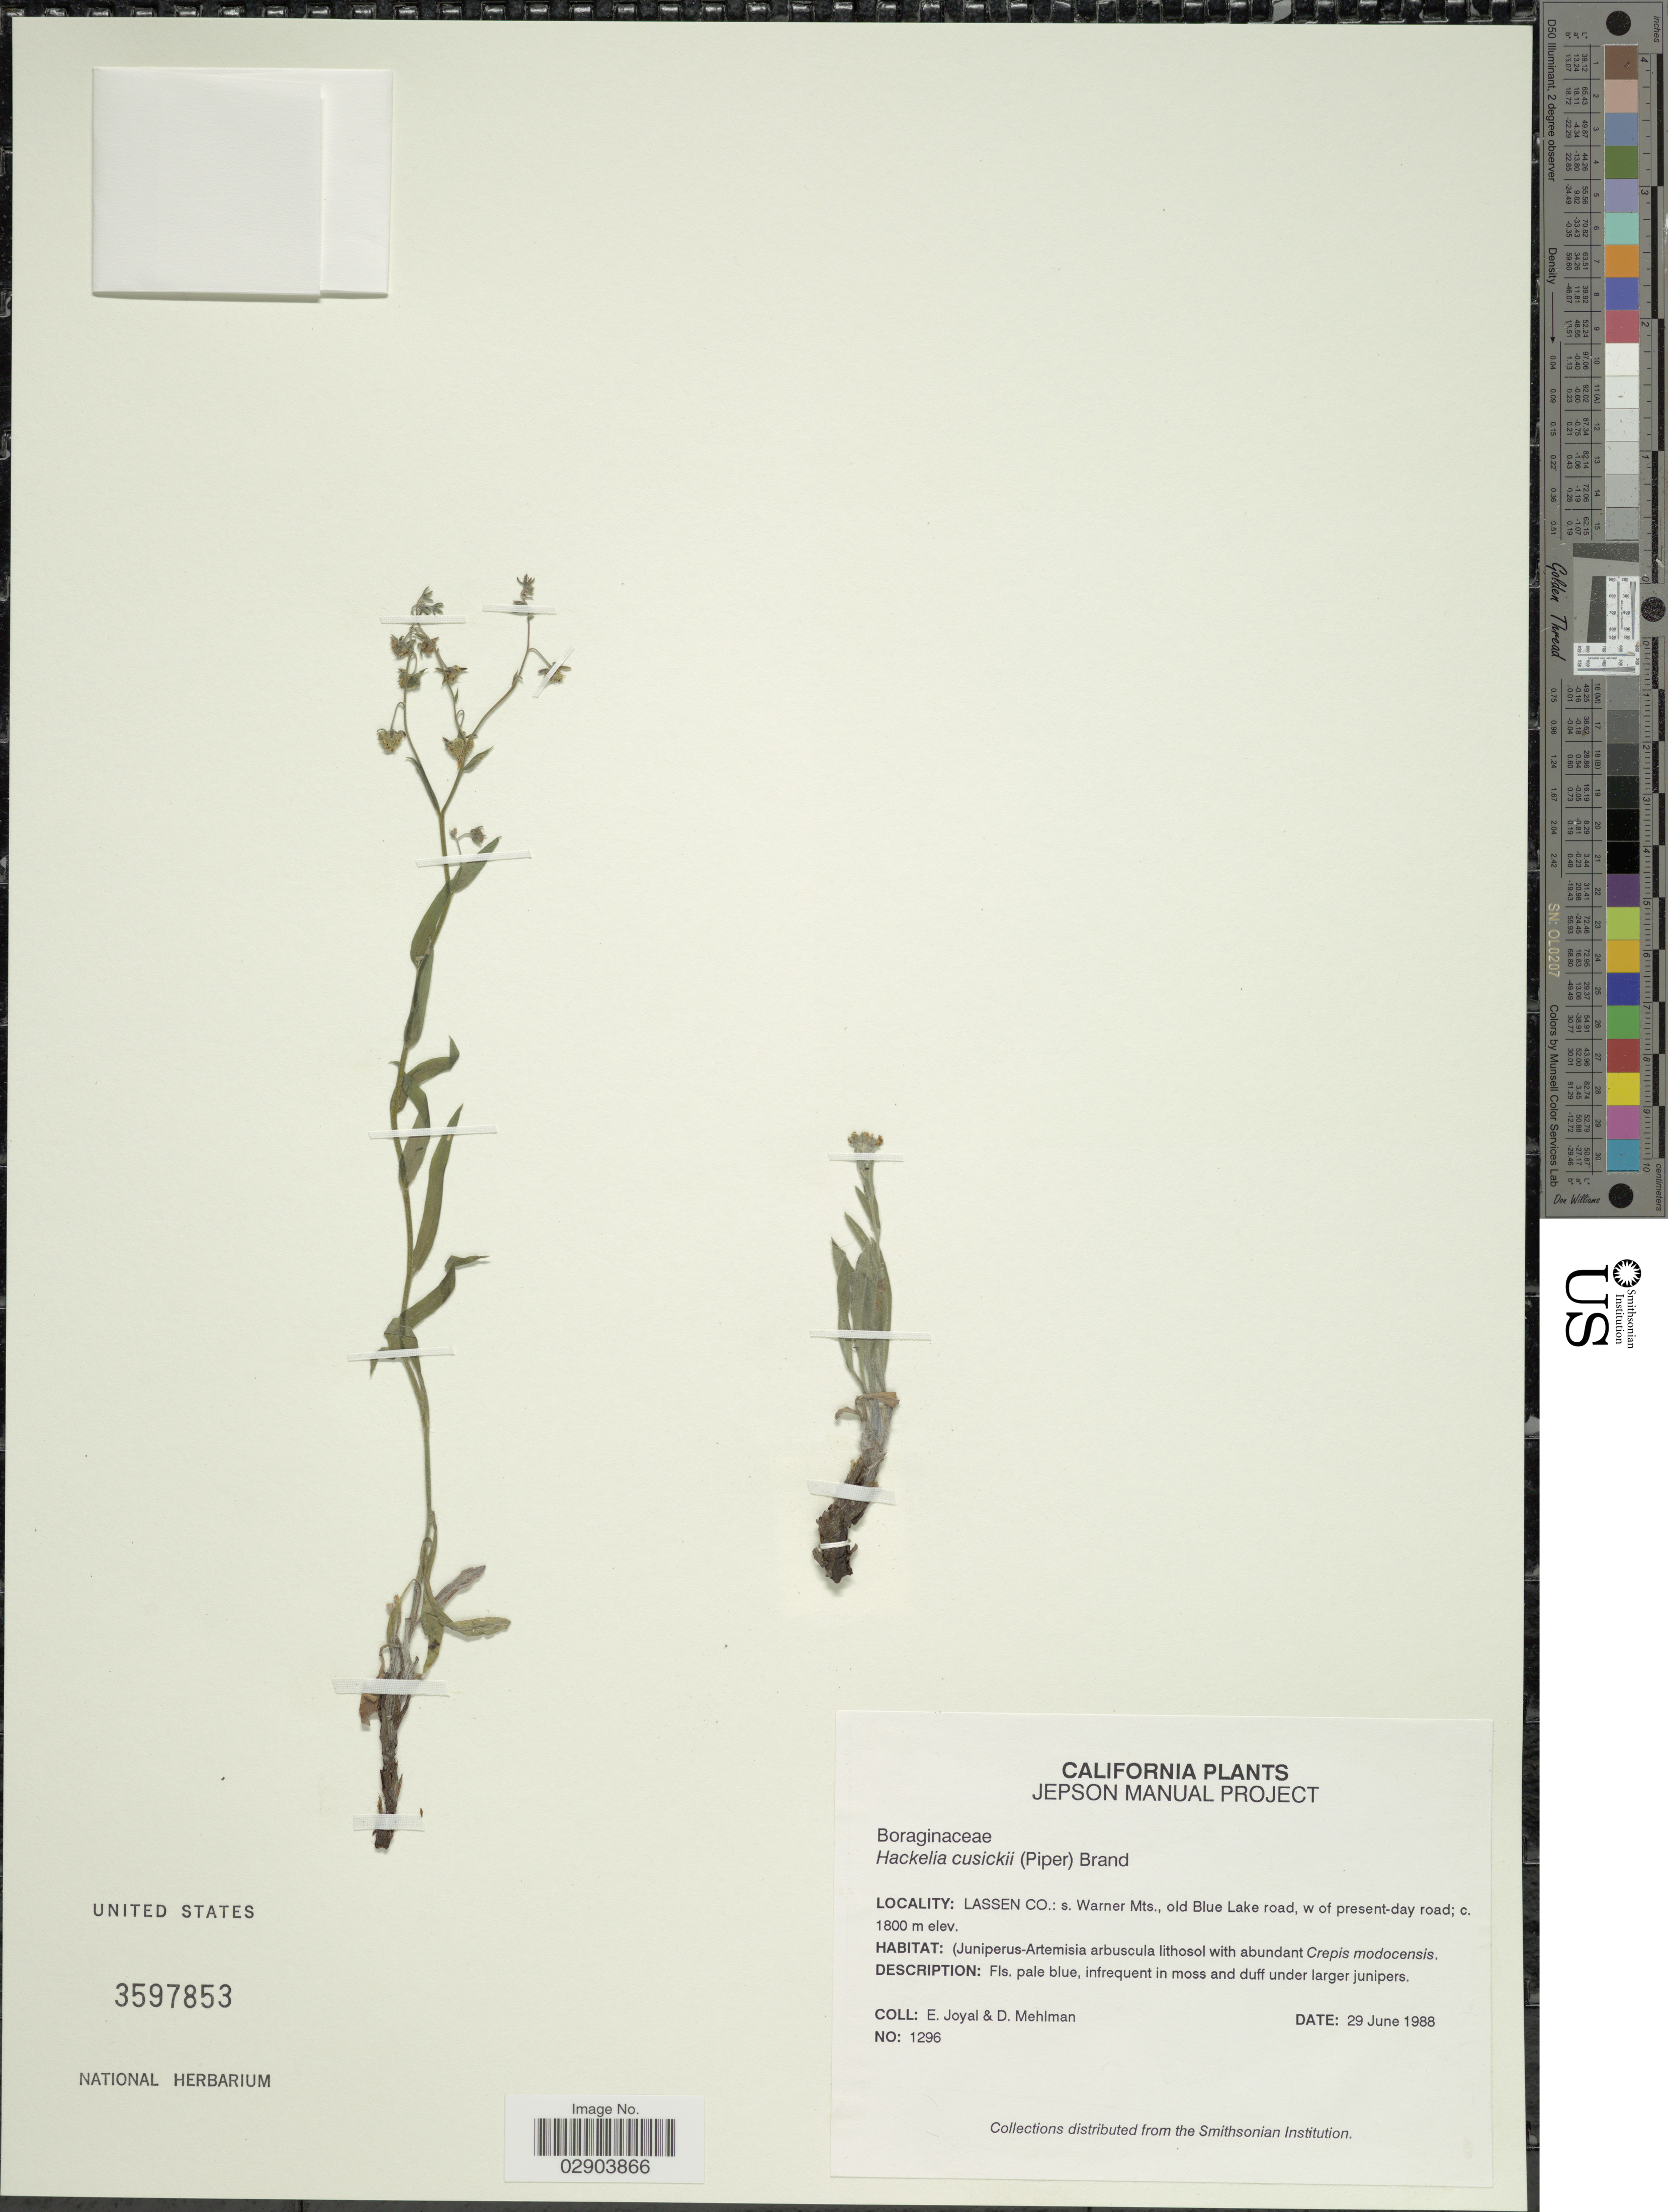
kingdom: Plantae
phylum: Tracheophyta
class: Magnoliopsida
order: Boraginales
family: Boraginaceae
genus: Hackelia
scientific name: Hackelia cusickii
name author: (Piper) Brand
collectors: E. Joyal & D. Mehlman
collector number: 1296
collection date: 1988-06-29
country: United States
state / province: California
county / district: Lassen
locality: Jepson Manual Project, Lassen Co., s. Warner Mts., Old Blue Lake road, w. of present-day road.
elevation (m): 1800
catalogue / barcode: US 3597853